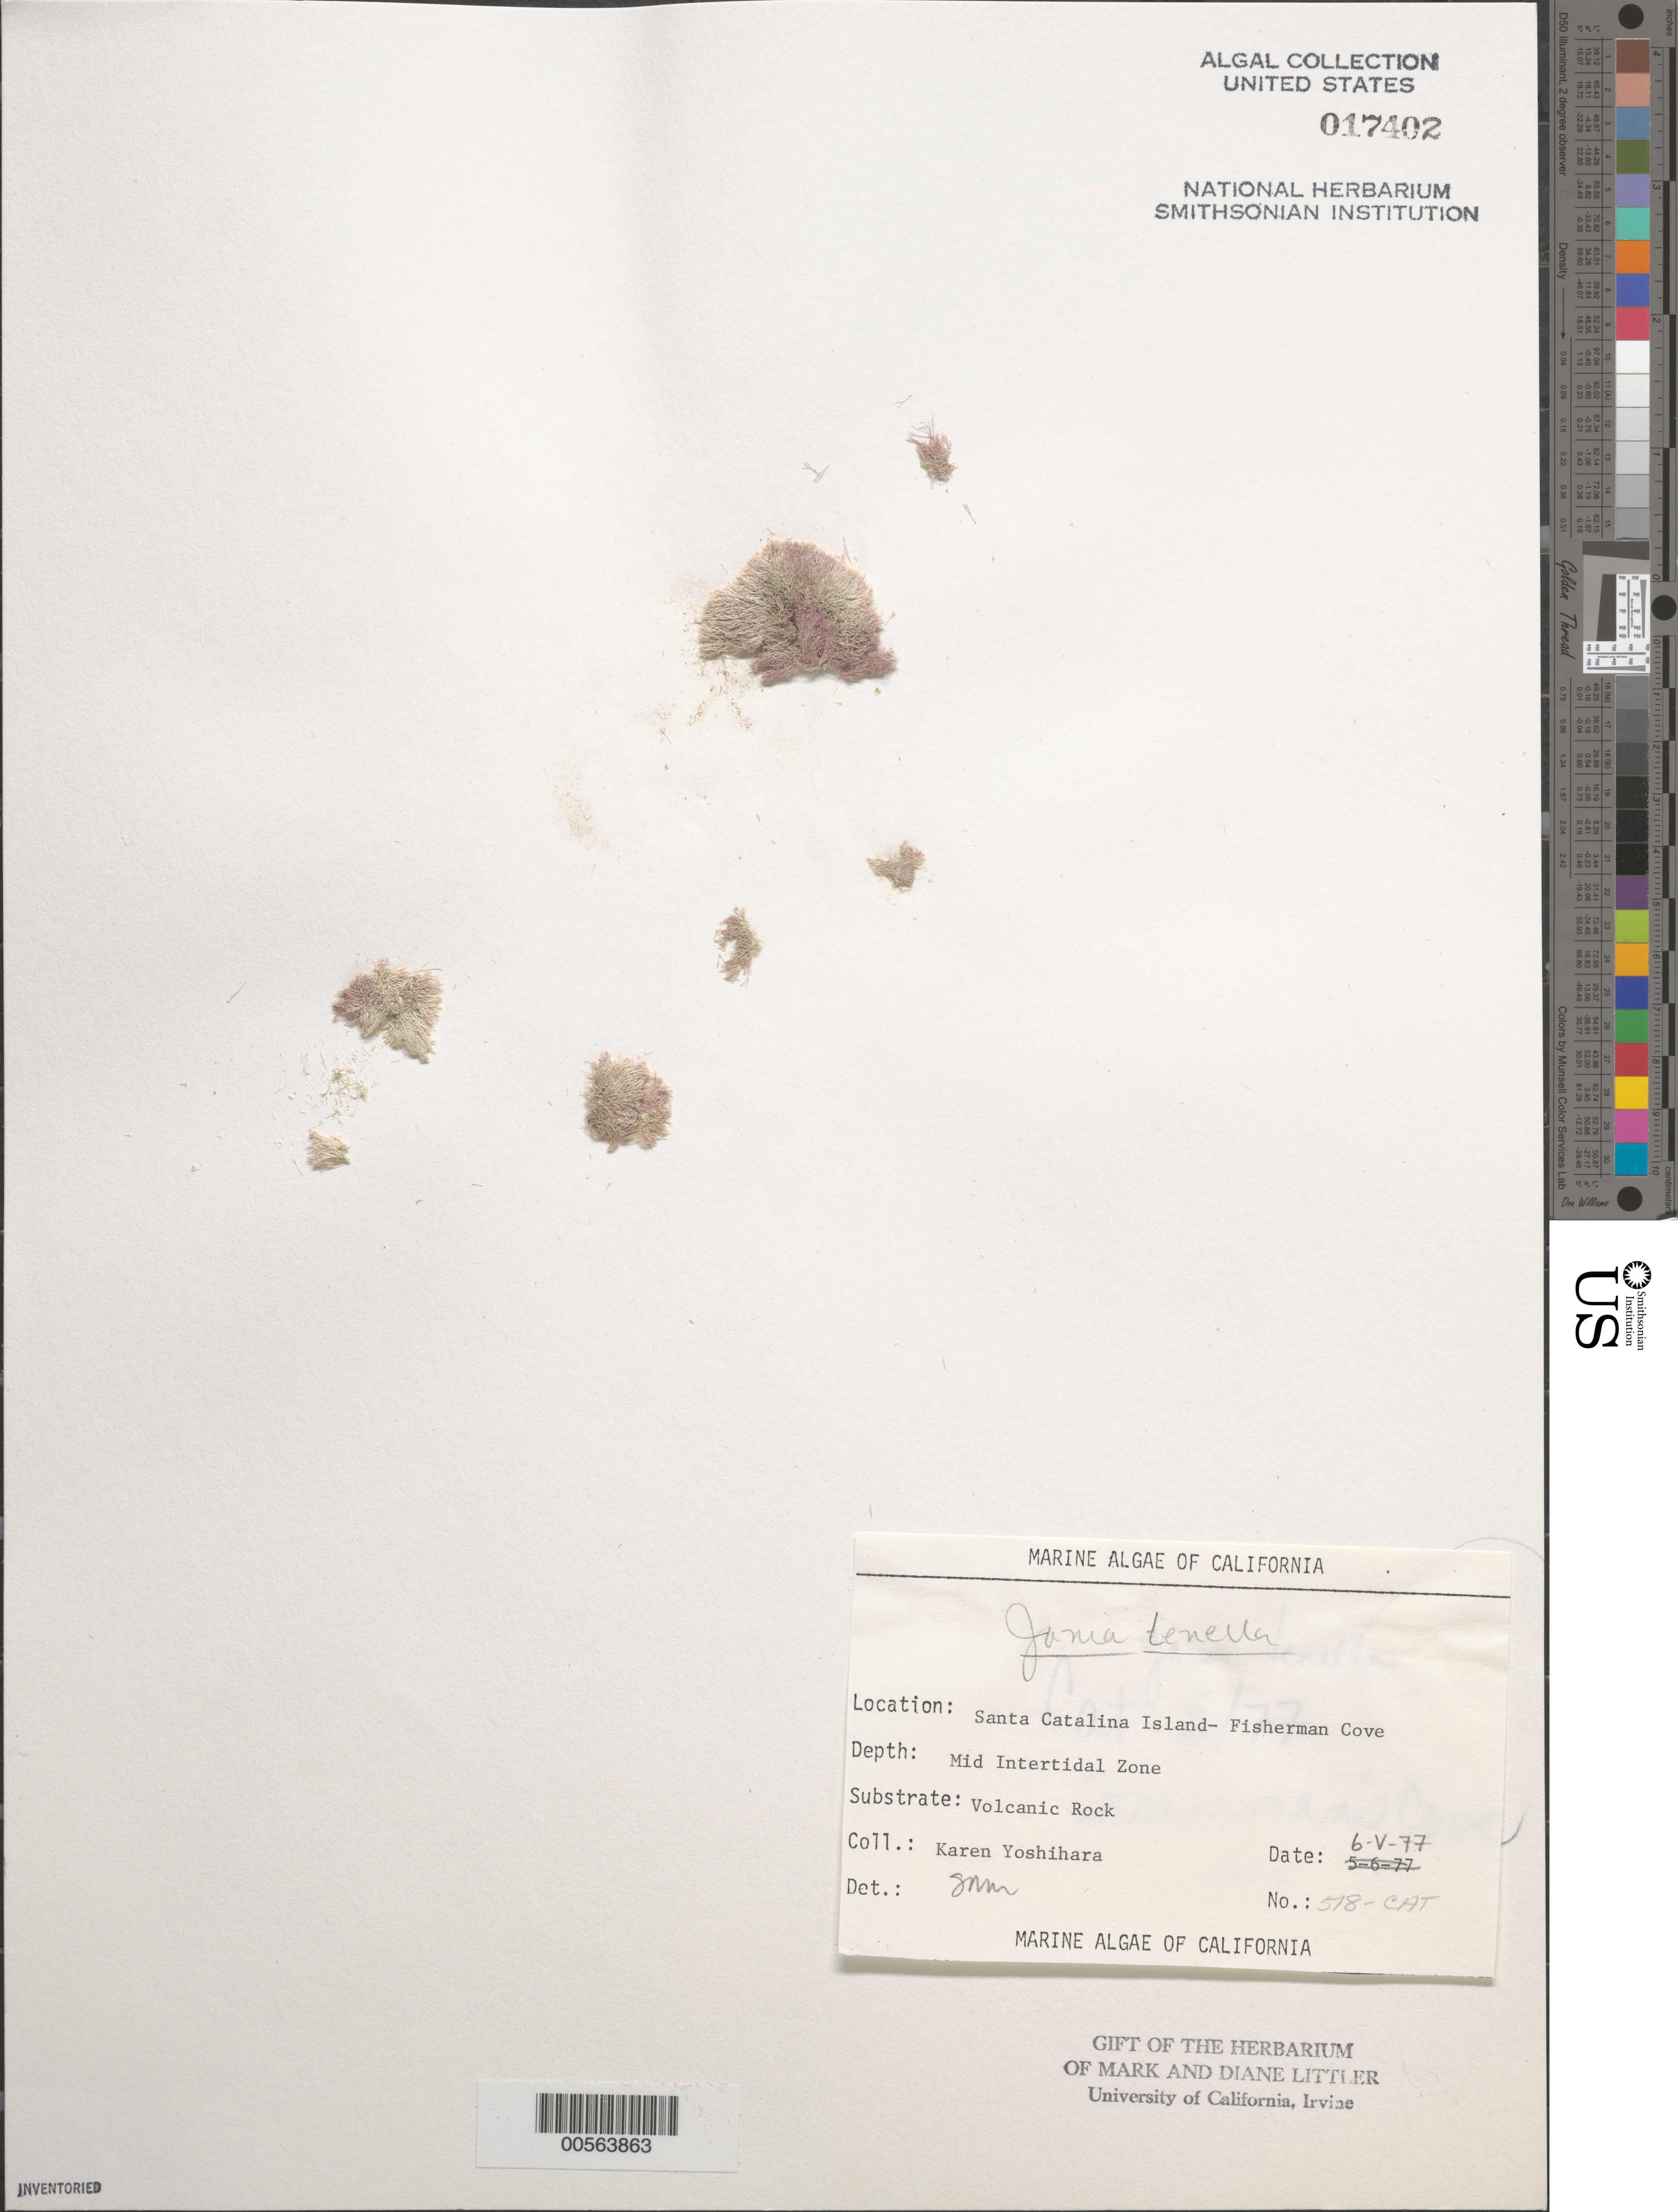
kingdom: Plantae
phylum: Rhodophyta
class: Florideophyceae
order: Corallinales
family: Corallinaceae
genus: Jania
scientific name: Jania tenella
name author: (Kütz.) Grunow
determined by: Murray, S. N.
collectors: K. Yoshihara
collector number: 518-cat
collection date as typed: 06 May 1977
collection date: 1977-05-06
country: United States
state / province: California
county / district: Los Angeles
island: Santa Catalina Island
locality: Fishermen Cove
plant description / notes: BLM-SOCALBIGHT Rocky Intertidal Survey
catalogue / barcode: US 17402